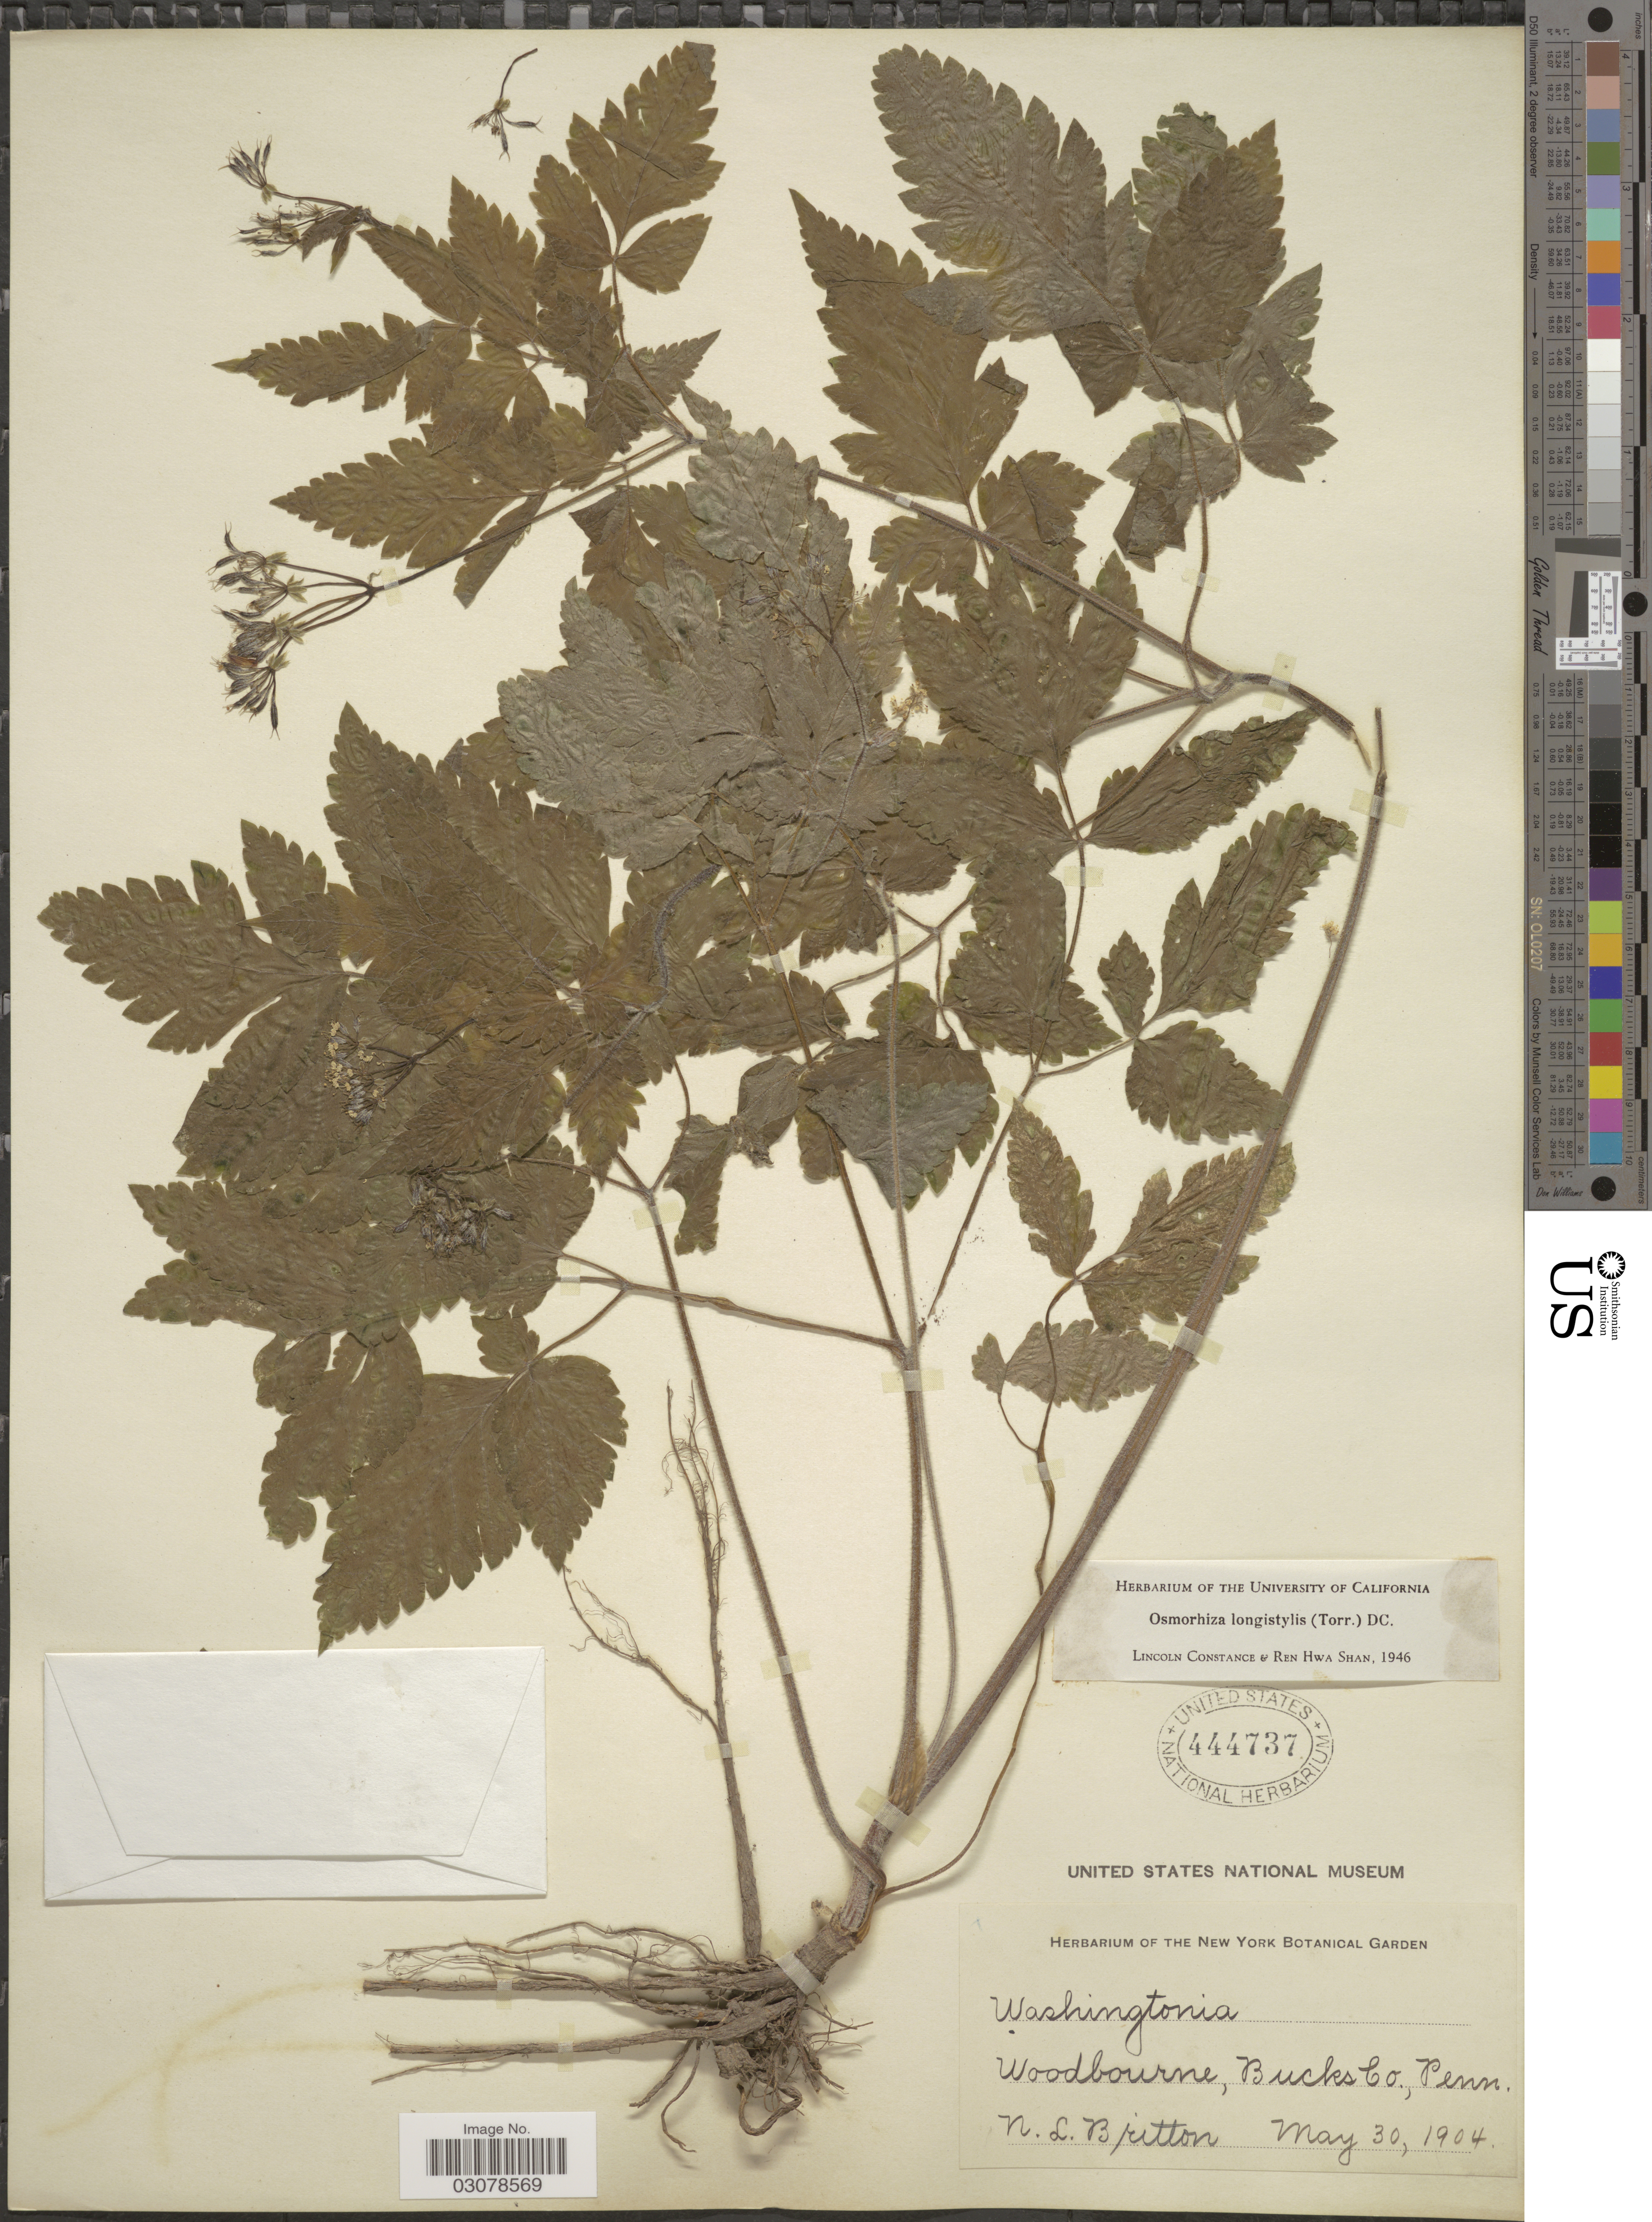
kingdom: Plantae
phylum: Tracheophyta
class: Magnoliopsida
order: Apiales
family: Apiaceae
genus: Osmorhiza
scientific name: Osmorhiza longistylis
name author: (Torr.) DC.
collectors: N. Britton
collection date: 1904-05-30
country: United States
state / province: Pennsylvania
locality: Woodbourne, Bucks Co.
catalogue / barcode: US 444737